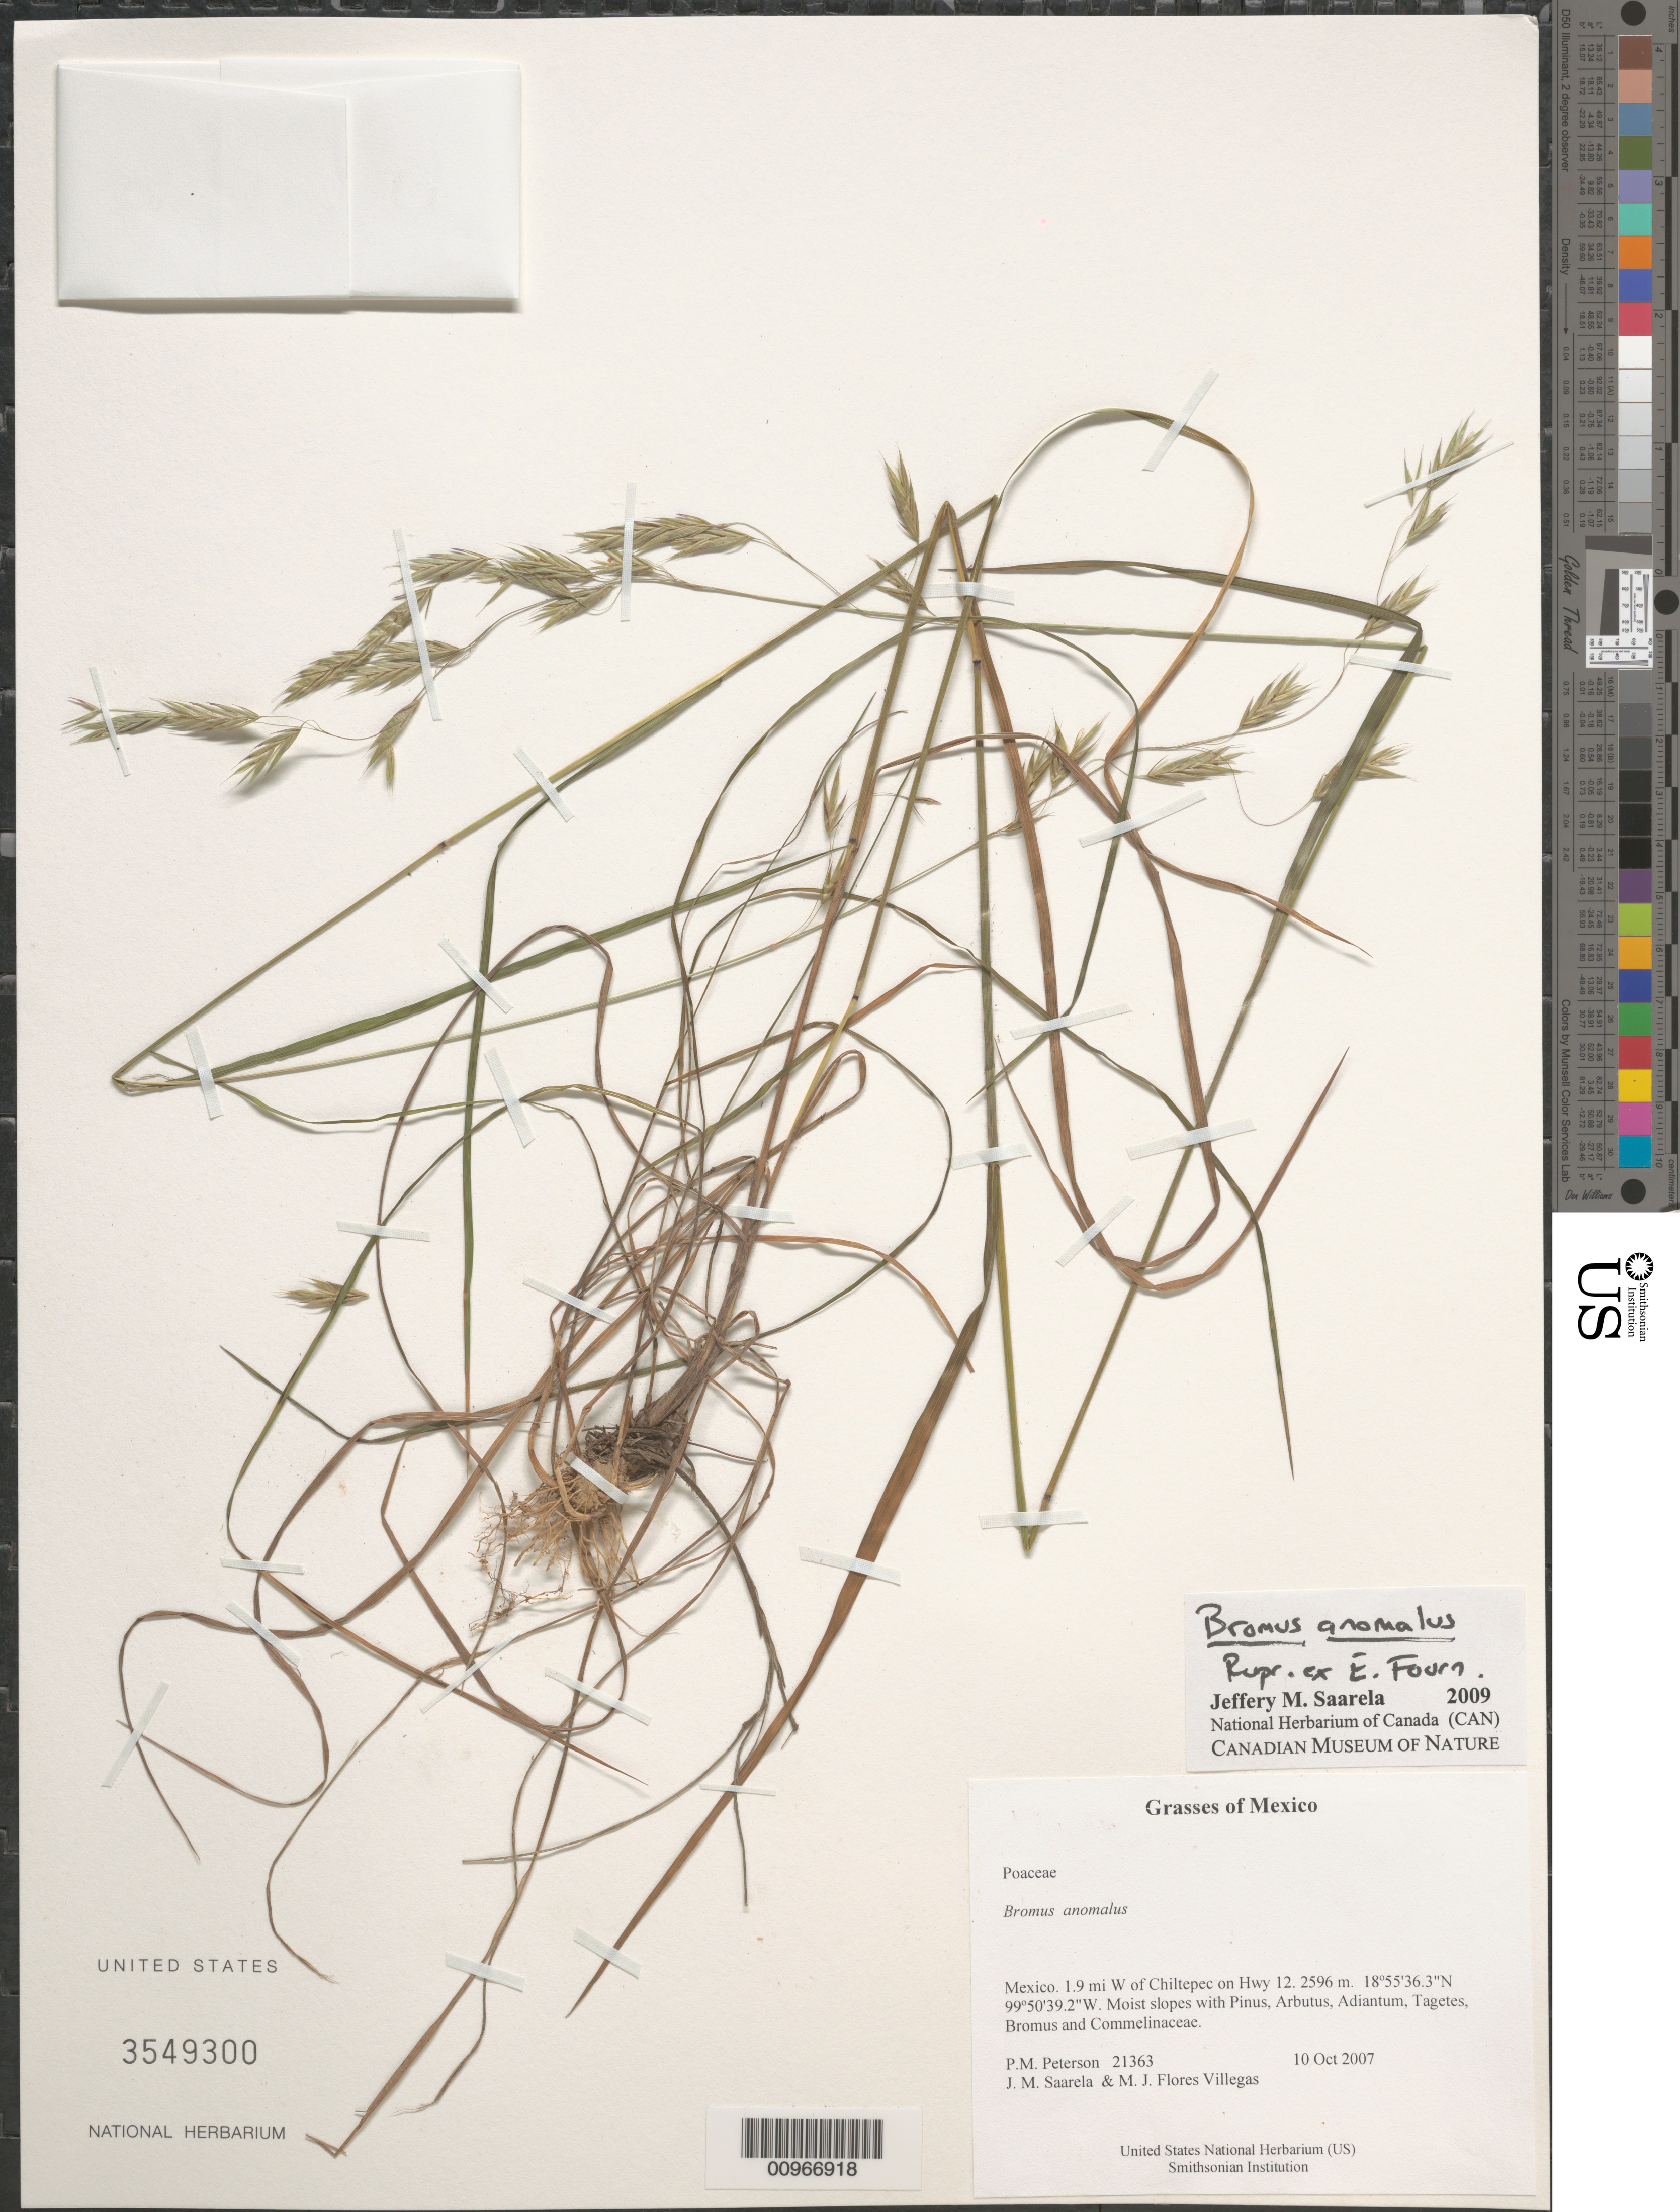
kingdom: Plantae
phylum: Tracheophyta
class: Liliopsida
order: Poales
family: Poaceae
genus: Bromus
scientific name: Bromus anomalus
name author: Rupr. ex E. Fourn.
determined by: Saarela, J. M., (CAN), Canadian Museum of Nature (CANADA)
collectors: P. M. Peterson, J. Saarela & M. Flores Villegas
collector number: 21363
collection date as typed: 10 Oct 2007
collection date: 2007-10-10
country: Mexico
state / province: México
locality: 1.9 mi W of Chiltepec on Hwy 12.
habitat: Moist slopes with Pinus, Arbutus, Adiantum, Tagetes, Bromus and Commelinaceae.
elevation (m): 2596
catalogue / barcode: US 3549300